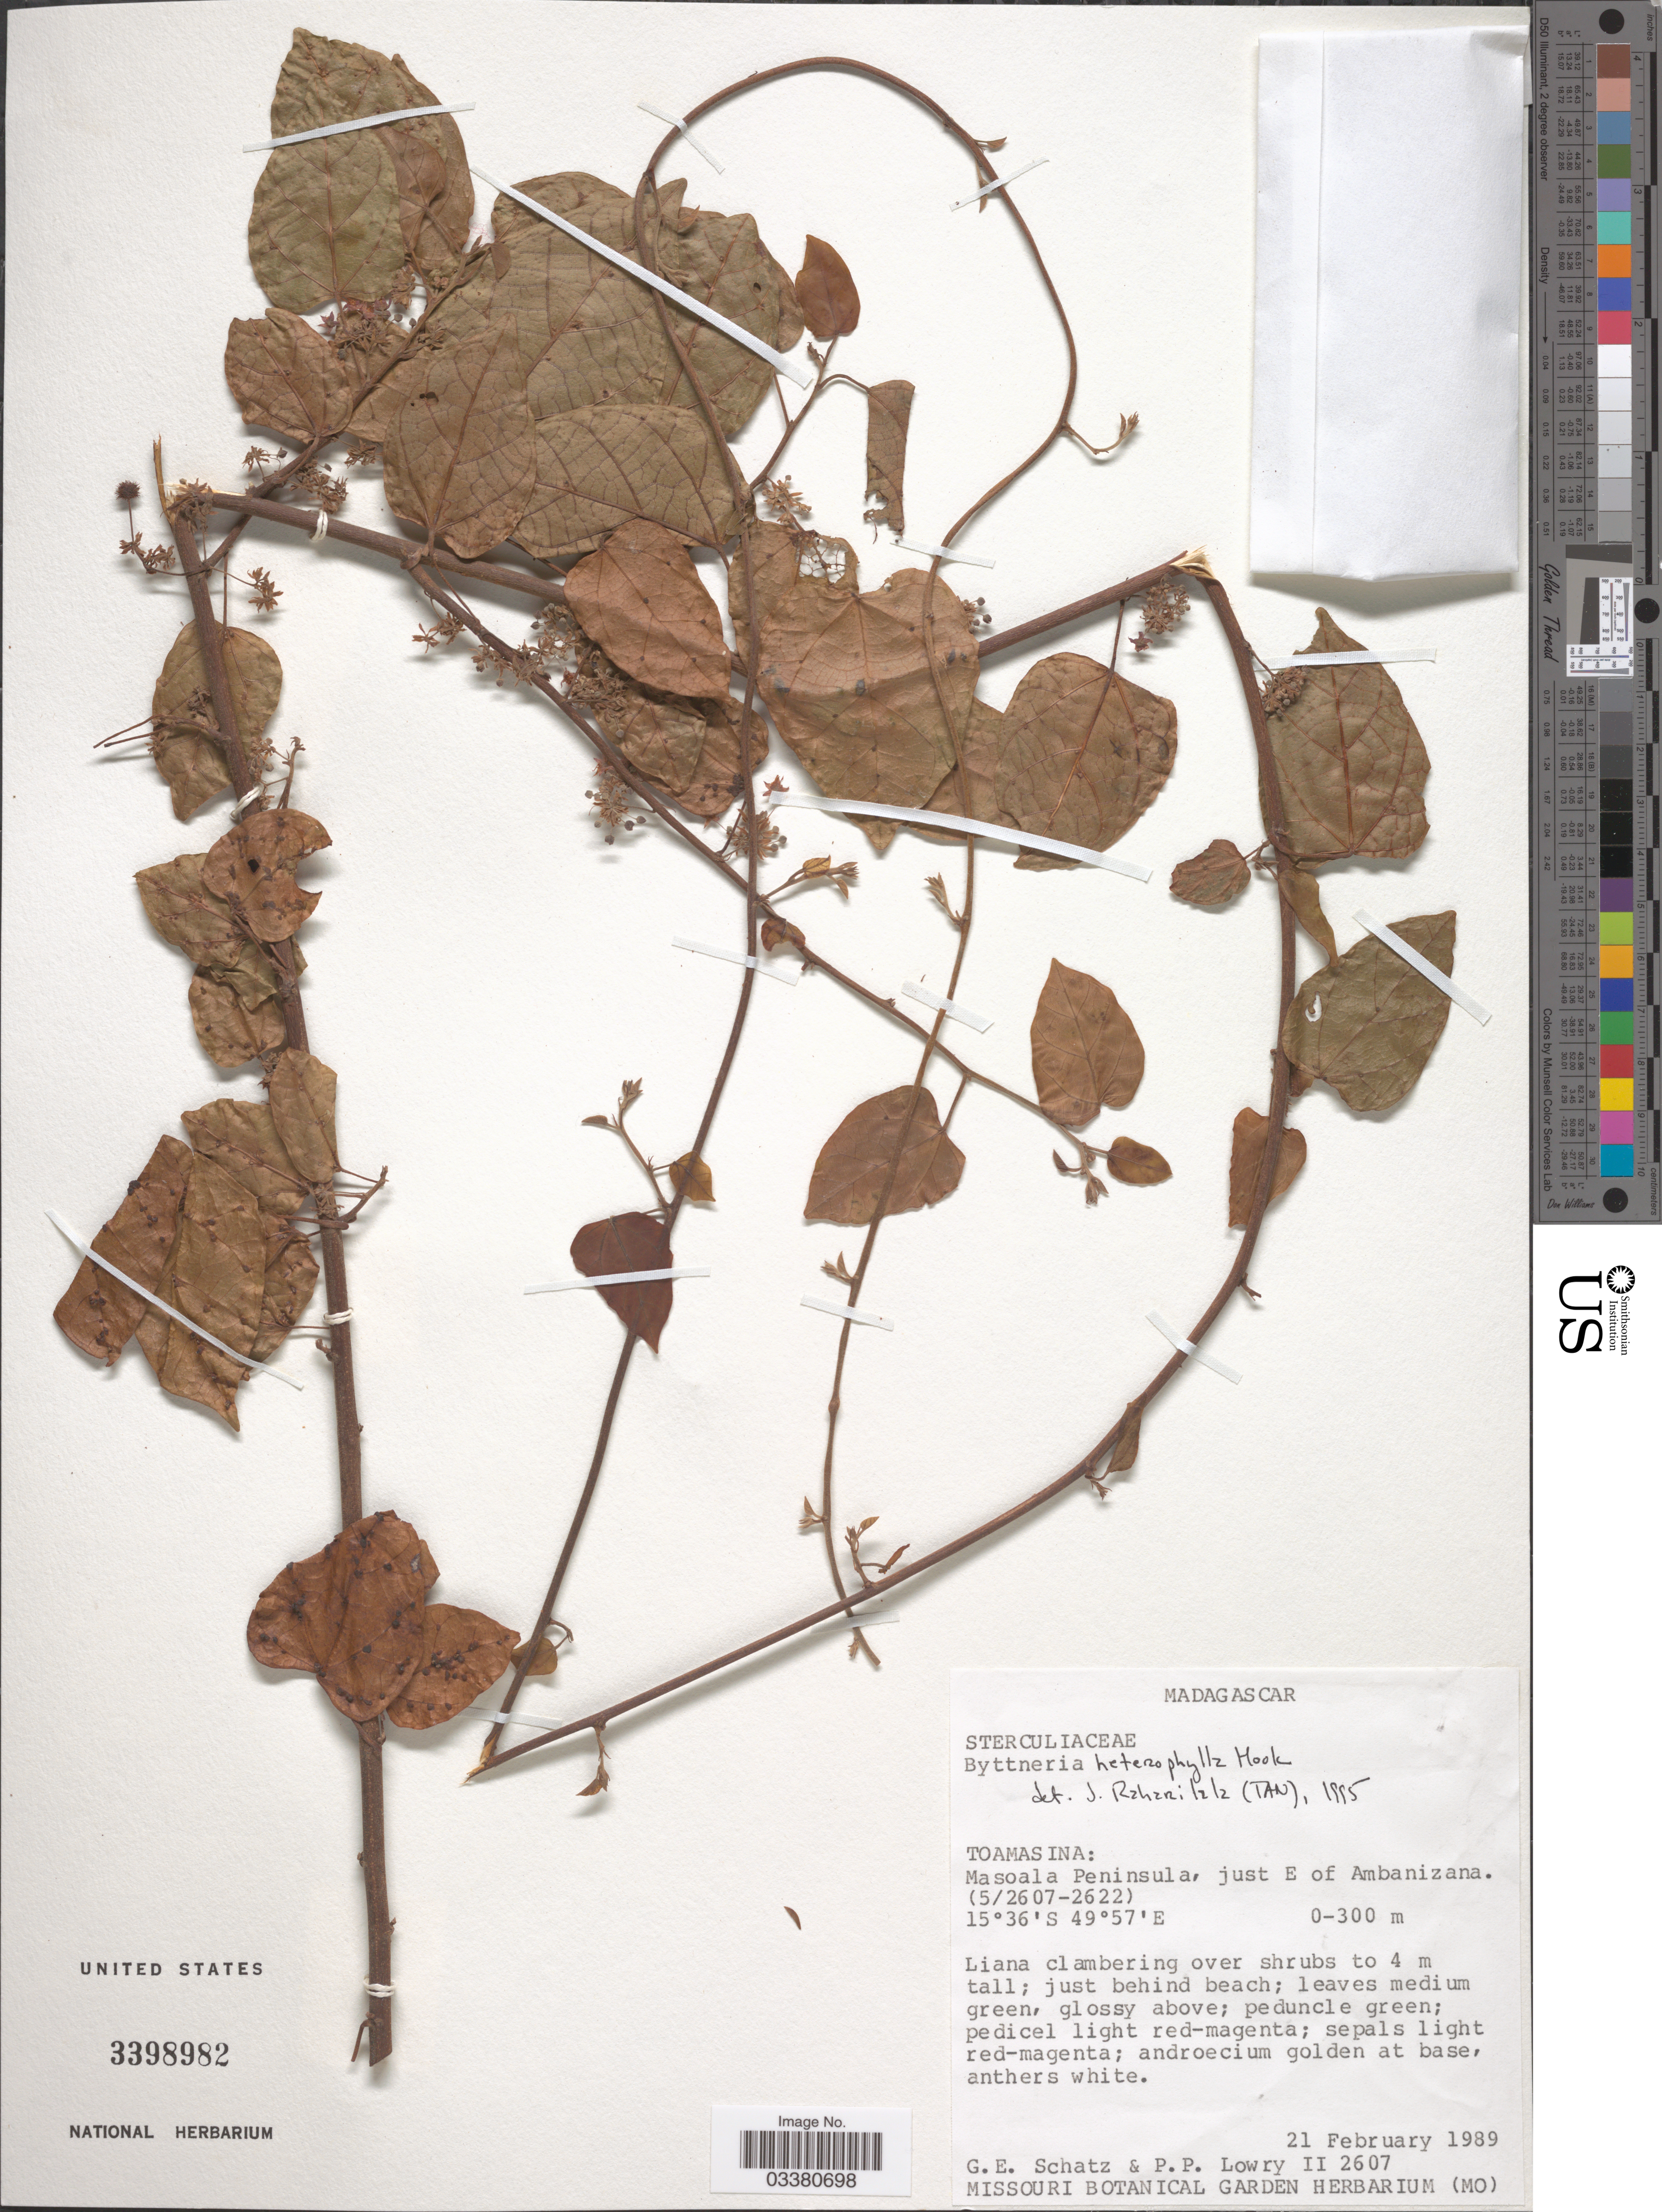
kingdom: Plantae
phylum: Tracheophyta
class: Magnoliopsida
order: Malvales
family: Malvaceae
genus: Byttneria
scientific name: Byttneria heterophylla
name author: Hook.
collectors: G. Schatz & P. P. Lowry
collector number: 2607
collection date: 1989-02-21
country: Madagascar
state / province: Analanjirofo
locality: Masoala Peninsula, just E of Ambanizana. (5/2607-2622).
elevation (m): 0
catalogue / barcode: US 3398982